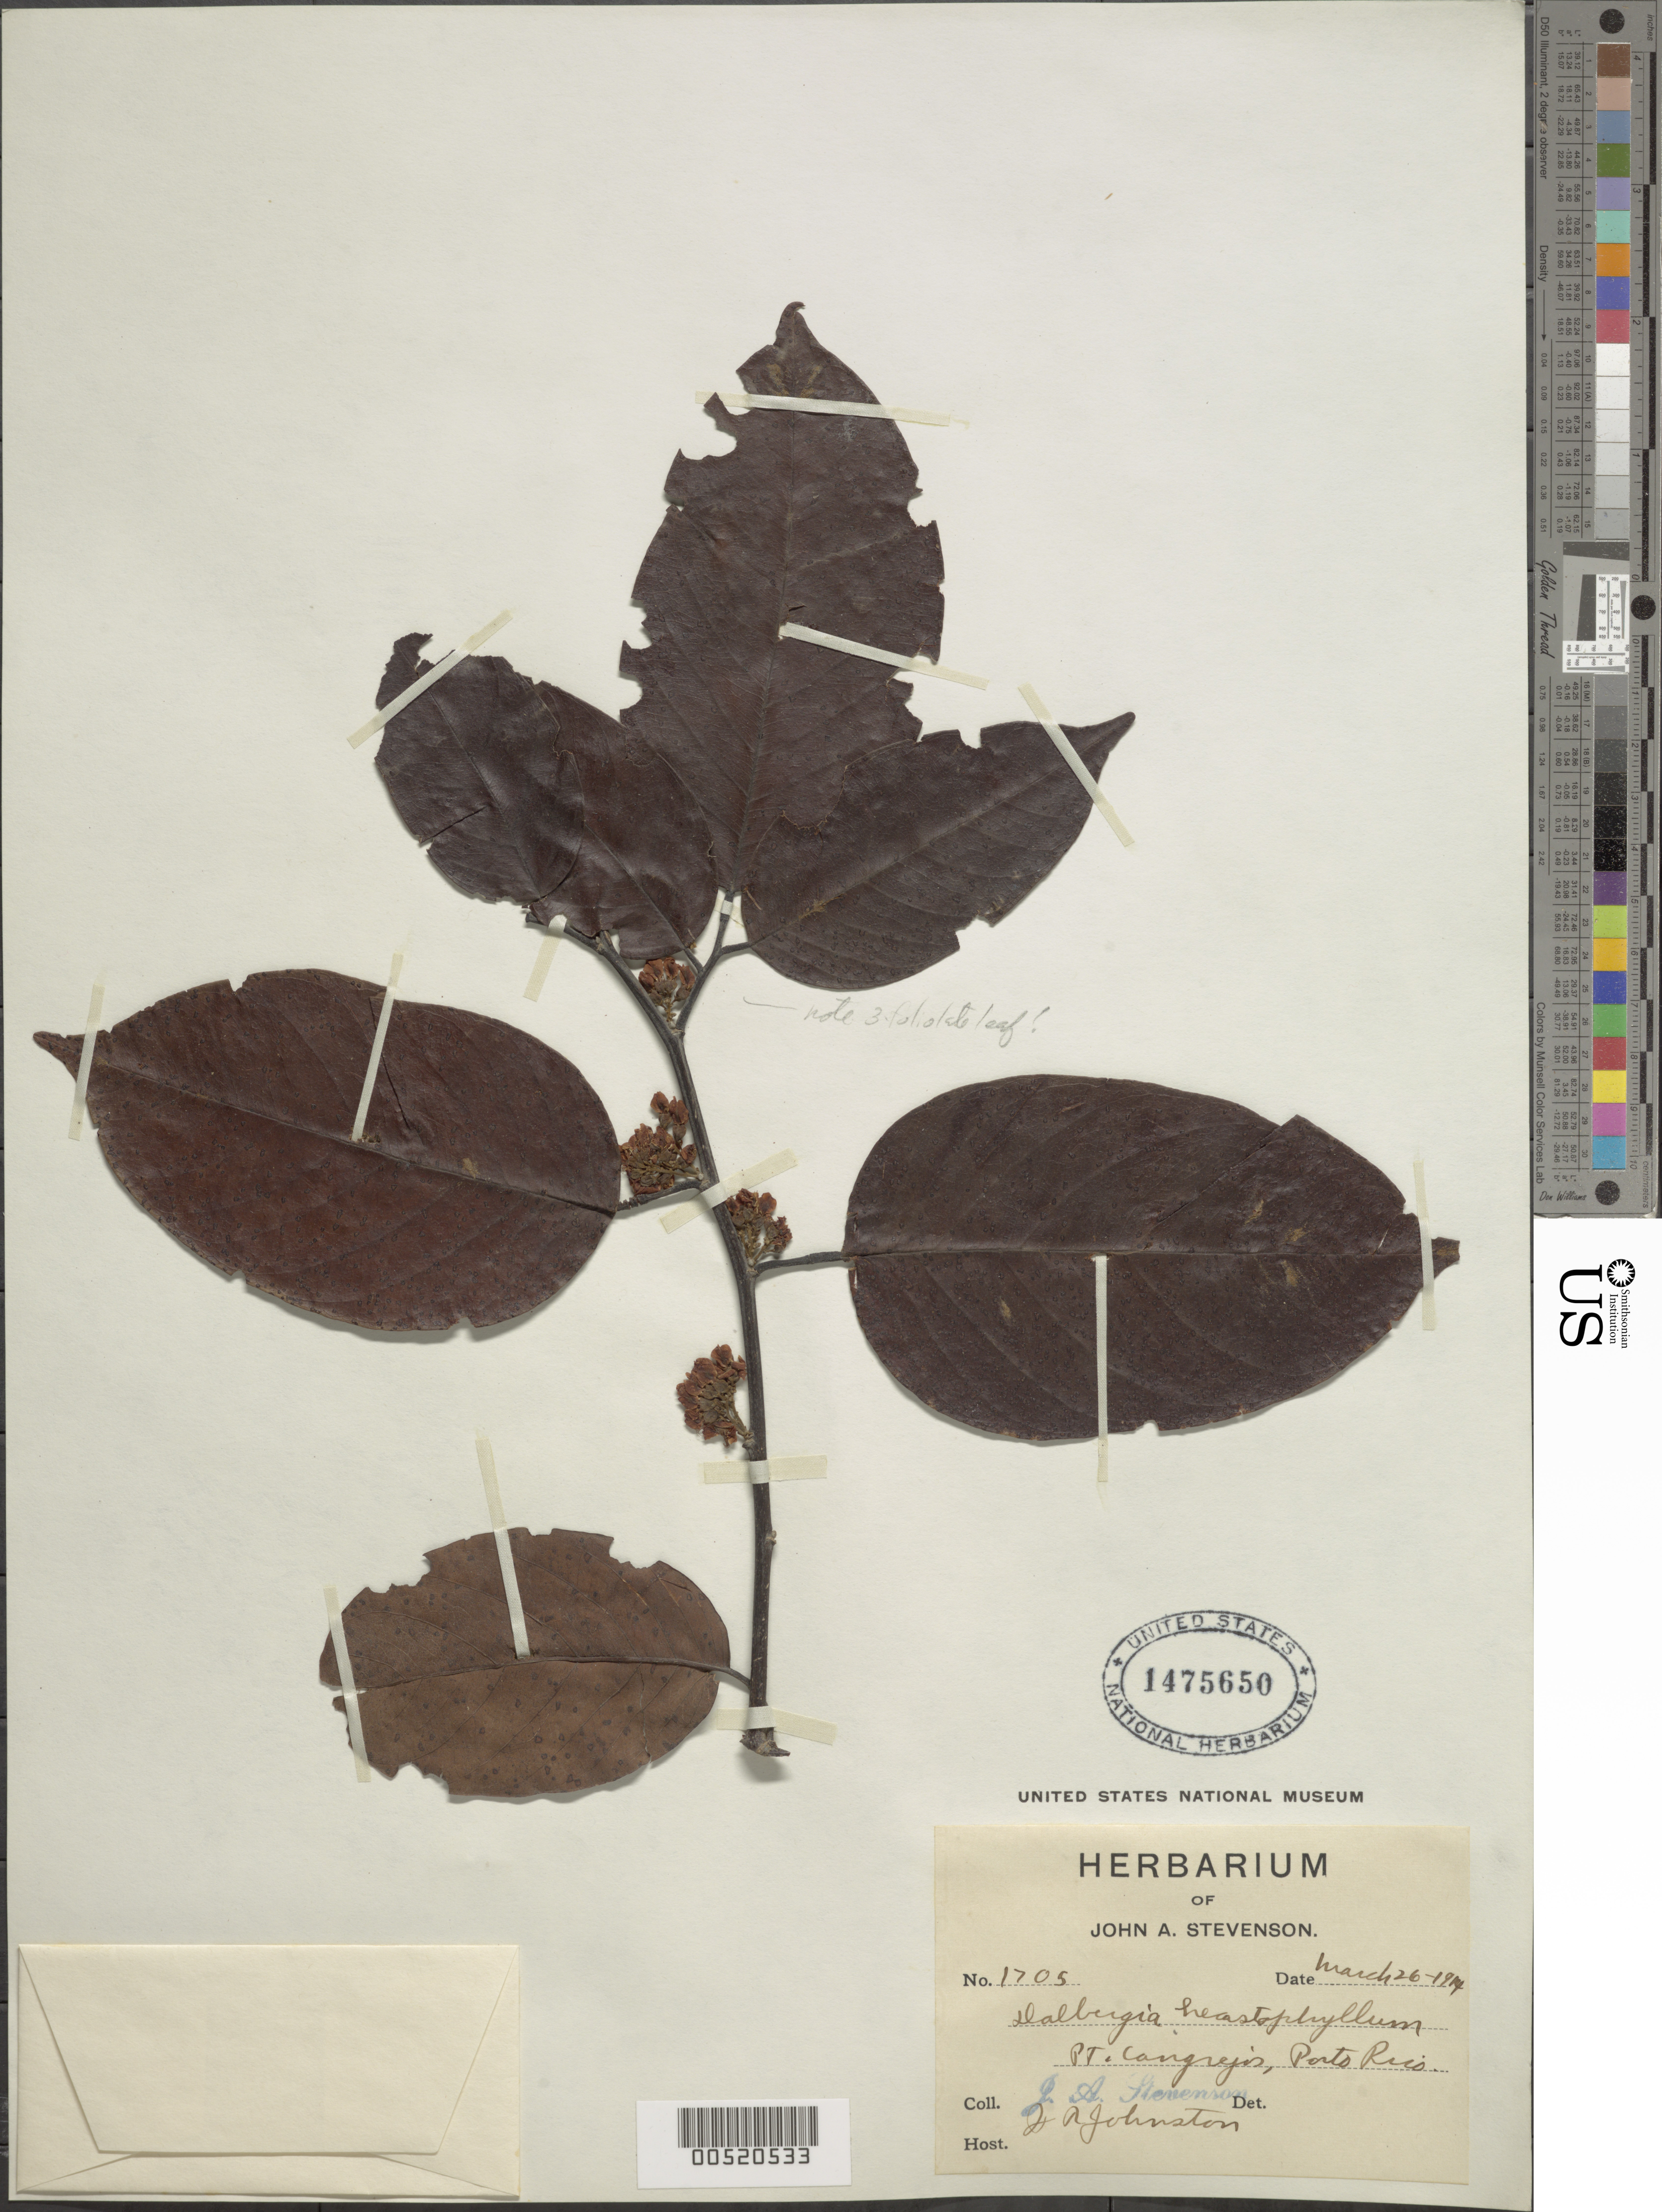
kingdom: Plantae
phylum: Tracheophyta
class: Magnoliopsida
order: Fabales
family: Fabaceae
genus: Dalbergia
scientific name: Dalbergia hecastophyllum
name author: (L.) Taub.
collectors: J. Stevenson & J. Johnston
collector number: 1705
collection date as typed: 26 Mar 1914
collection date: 1914-03-26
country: Puerto Rico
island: Greater Antilles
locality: Pt. Cangrejos.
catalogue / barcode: US 1475650